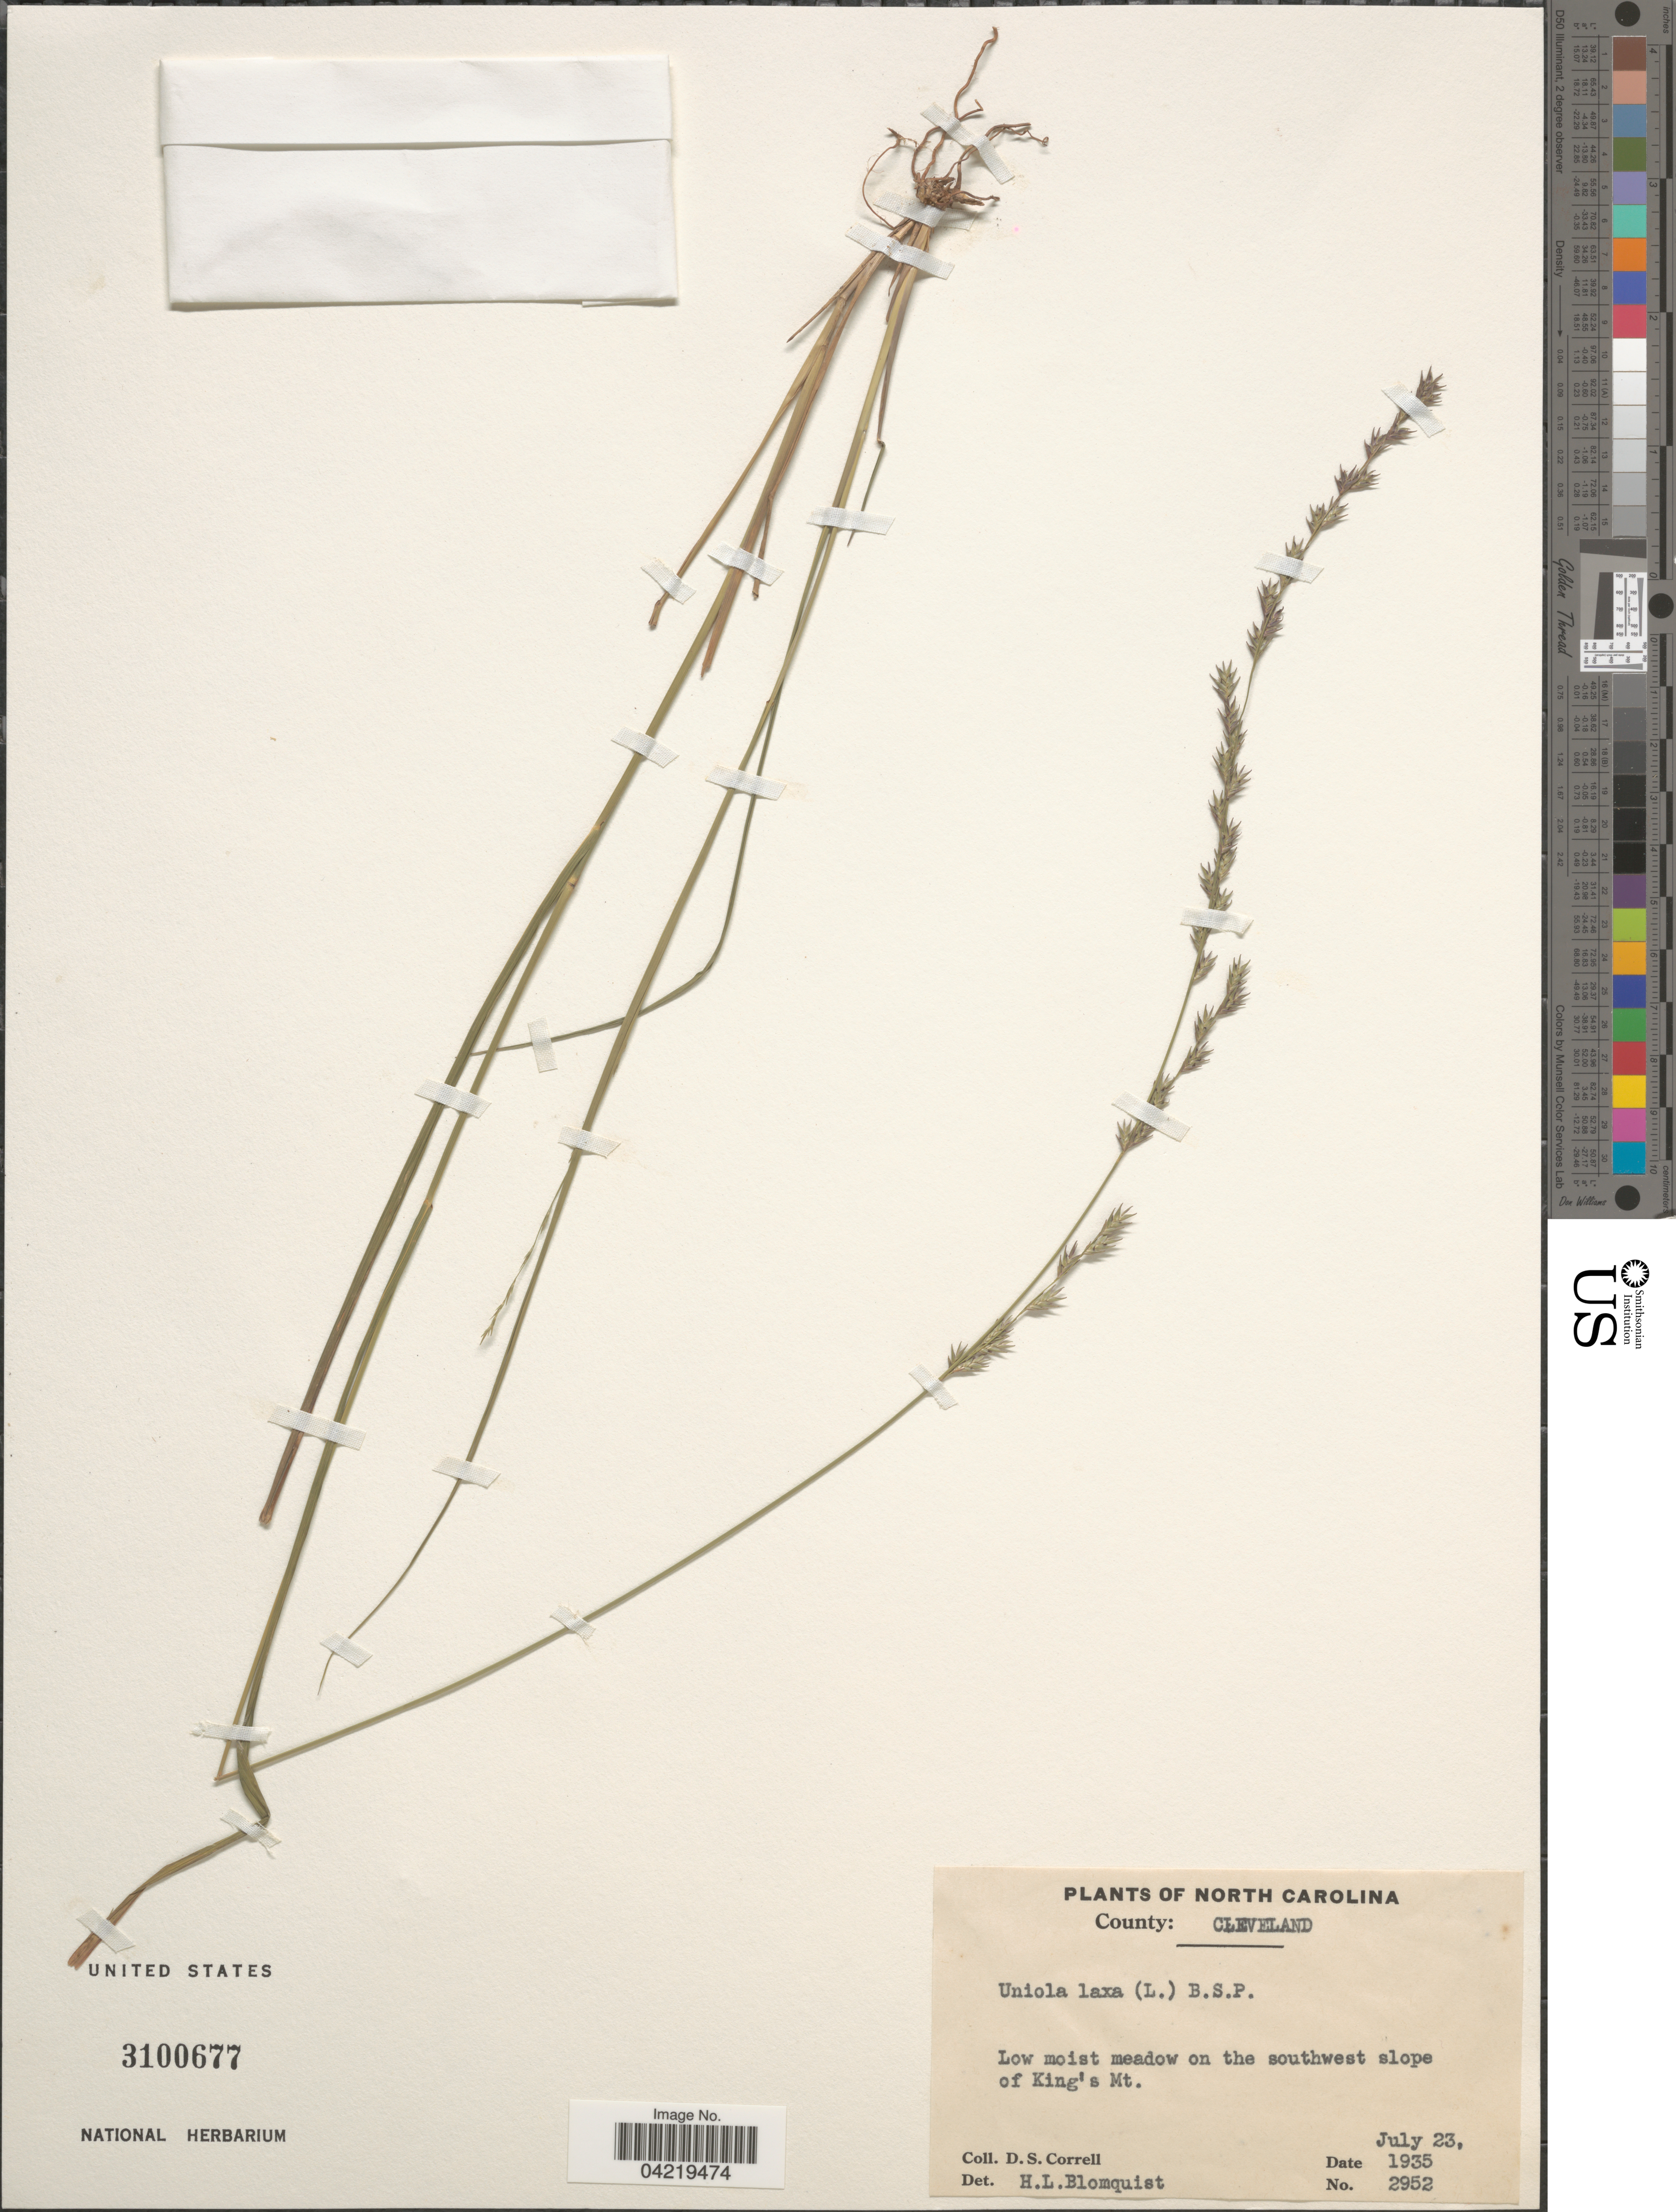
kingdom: Plantae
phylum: Tracheophyta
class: Liliopsida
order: Poales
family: Poaceae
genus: Chasmanthium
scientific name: Chasmanthium laxum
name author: (L.) H.O. Yates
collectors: D. S. Correll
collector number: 2952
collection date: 1935-07-23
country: United States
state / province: North Carolina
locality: County: Cleveland. Low moist meadow on the southwest slope of King's Mt.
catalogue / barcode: US 3100677